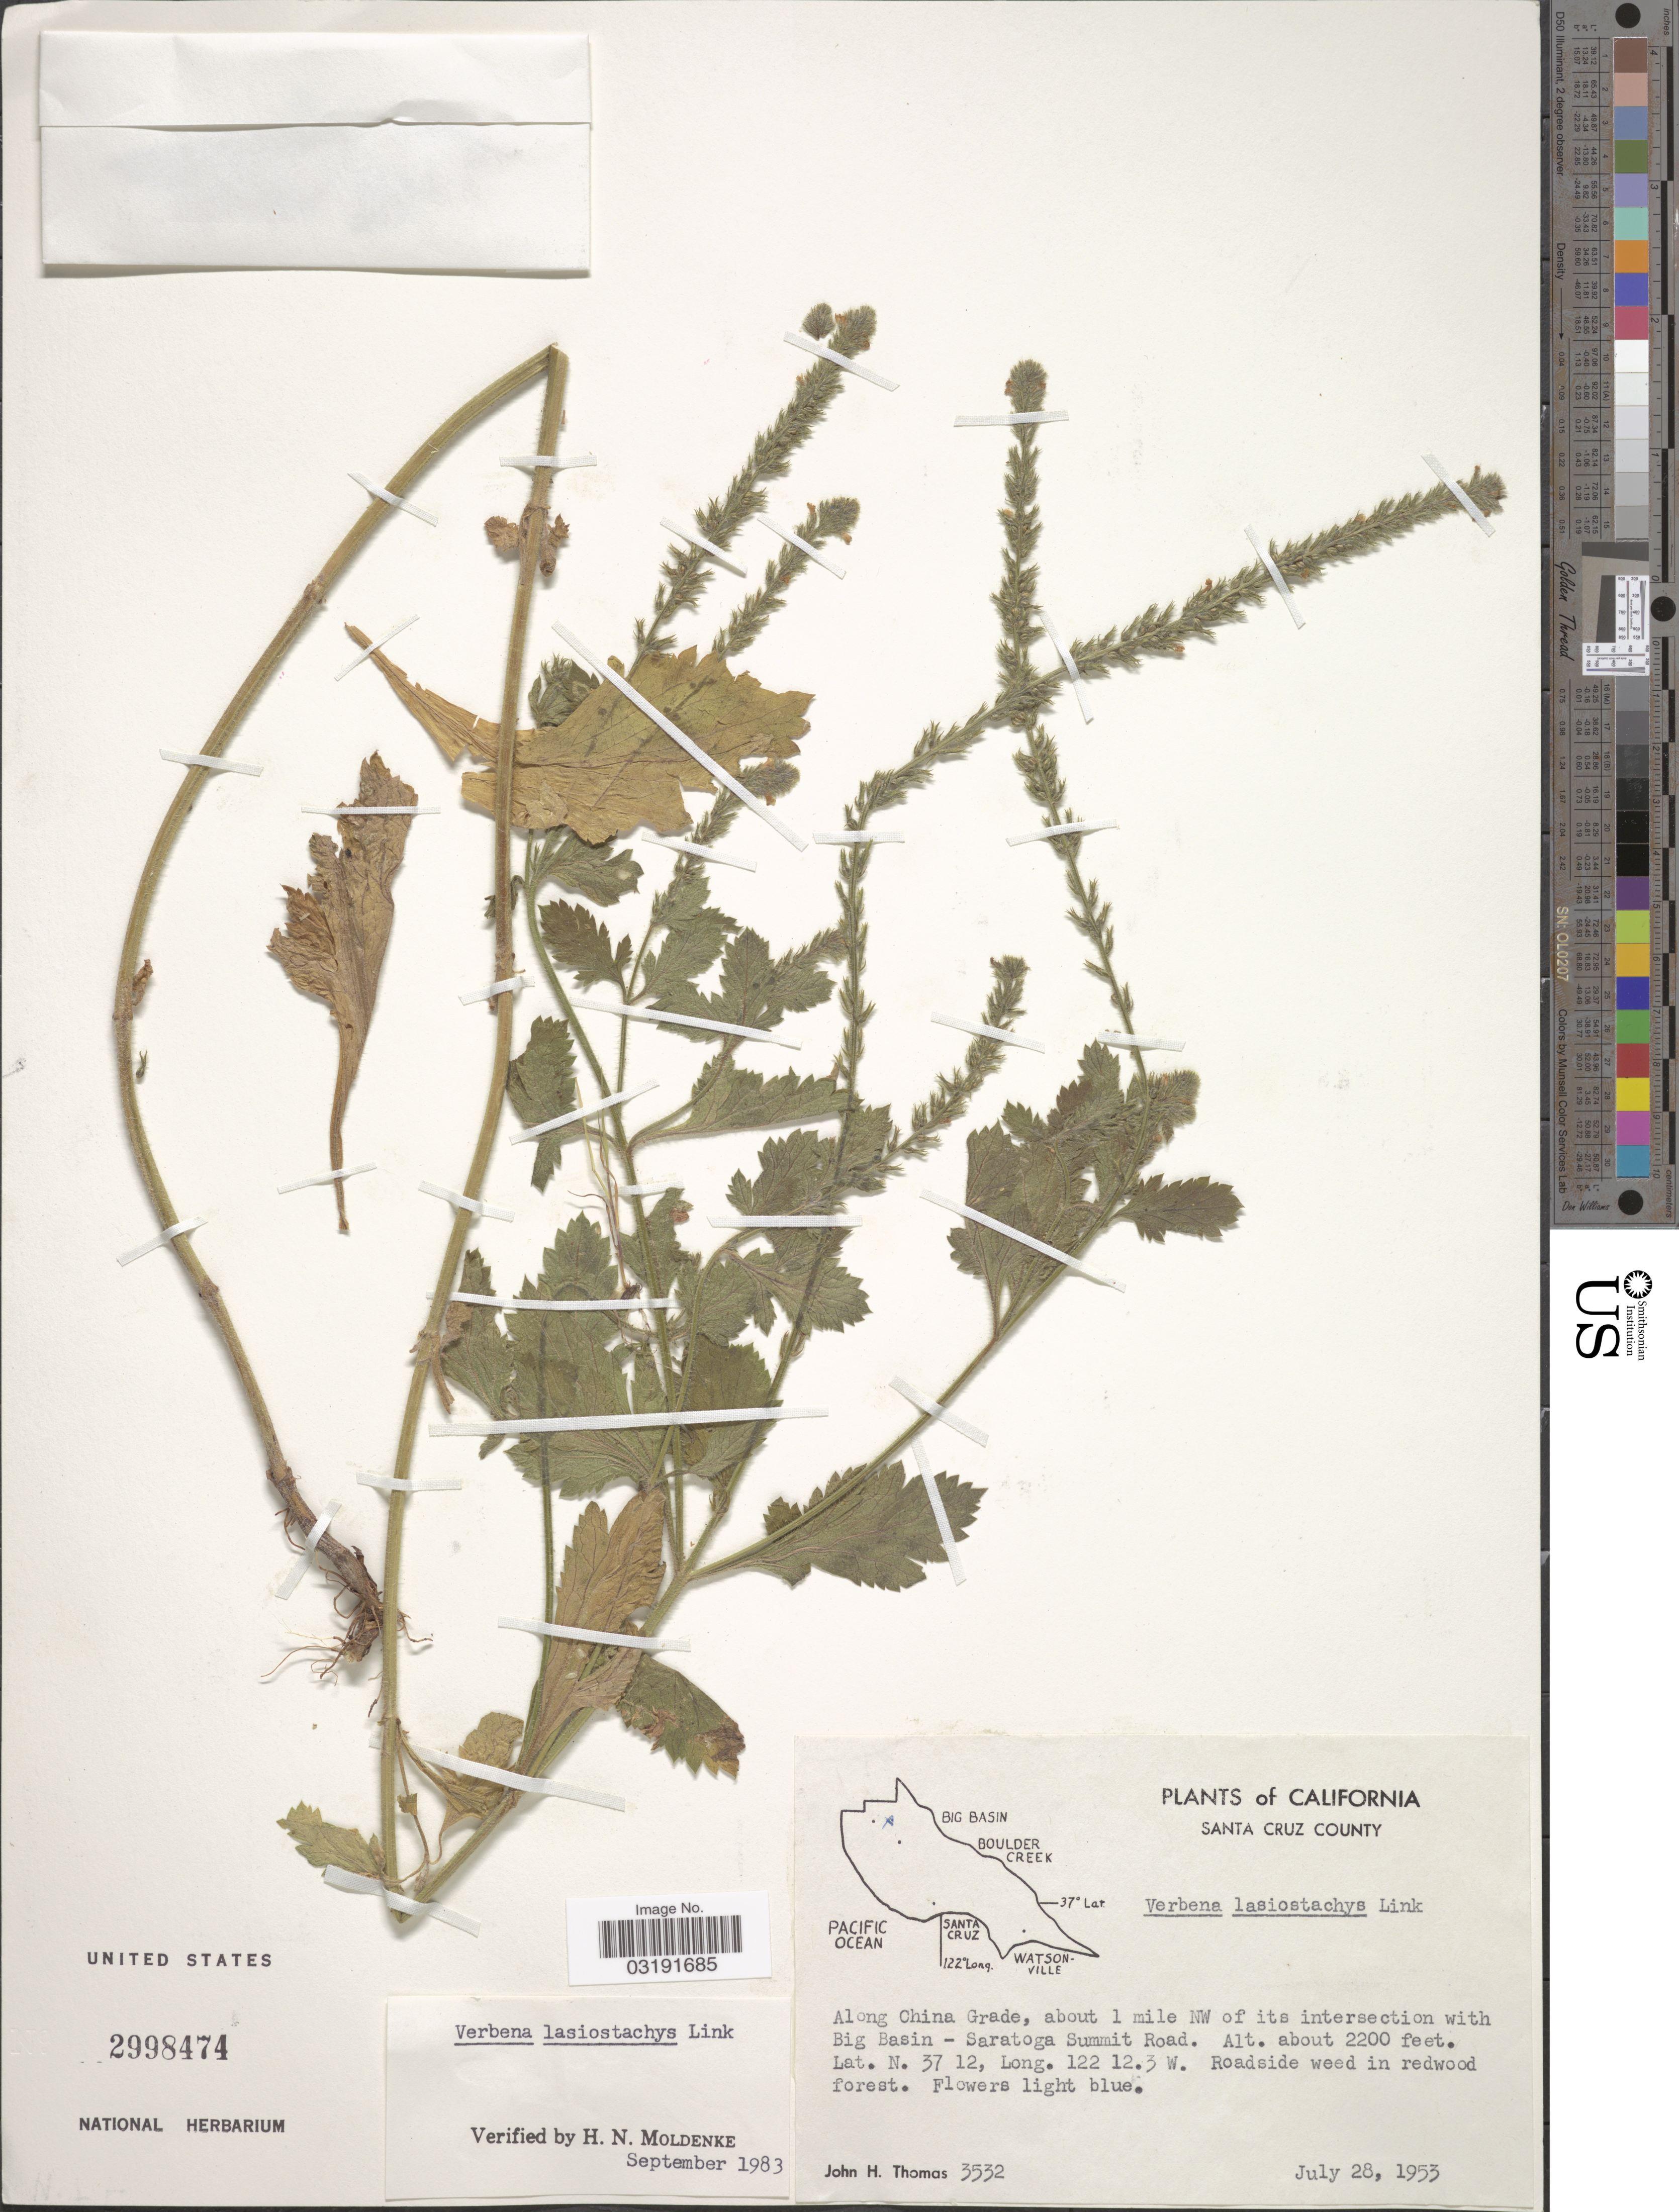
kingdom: Plantae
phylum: Tracheophyta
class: Magnoliopsida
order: Lamiales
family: Verbenaceae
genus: Verbena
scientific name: Verbena lasiostachys var. lasiostachys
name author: Link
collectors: J. H. Thomas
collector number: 3532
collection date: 1953-07-28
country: United States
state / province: California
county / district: Santa Cruz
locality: Santa Cruz County. Along China Grade, about 1 mile NW of its intersection with Big Basin - Saratoga Summit Road.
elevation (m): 671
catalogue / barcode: US 2998474